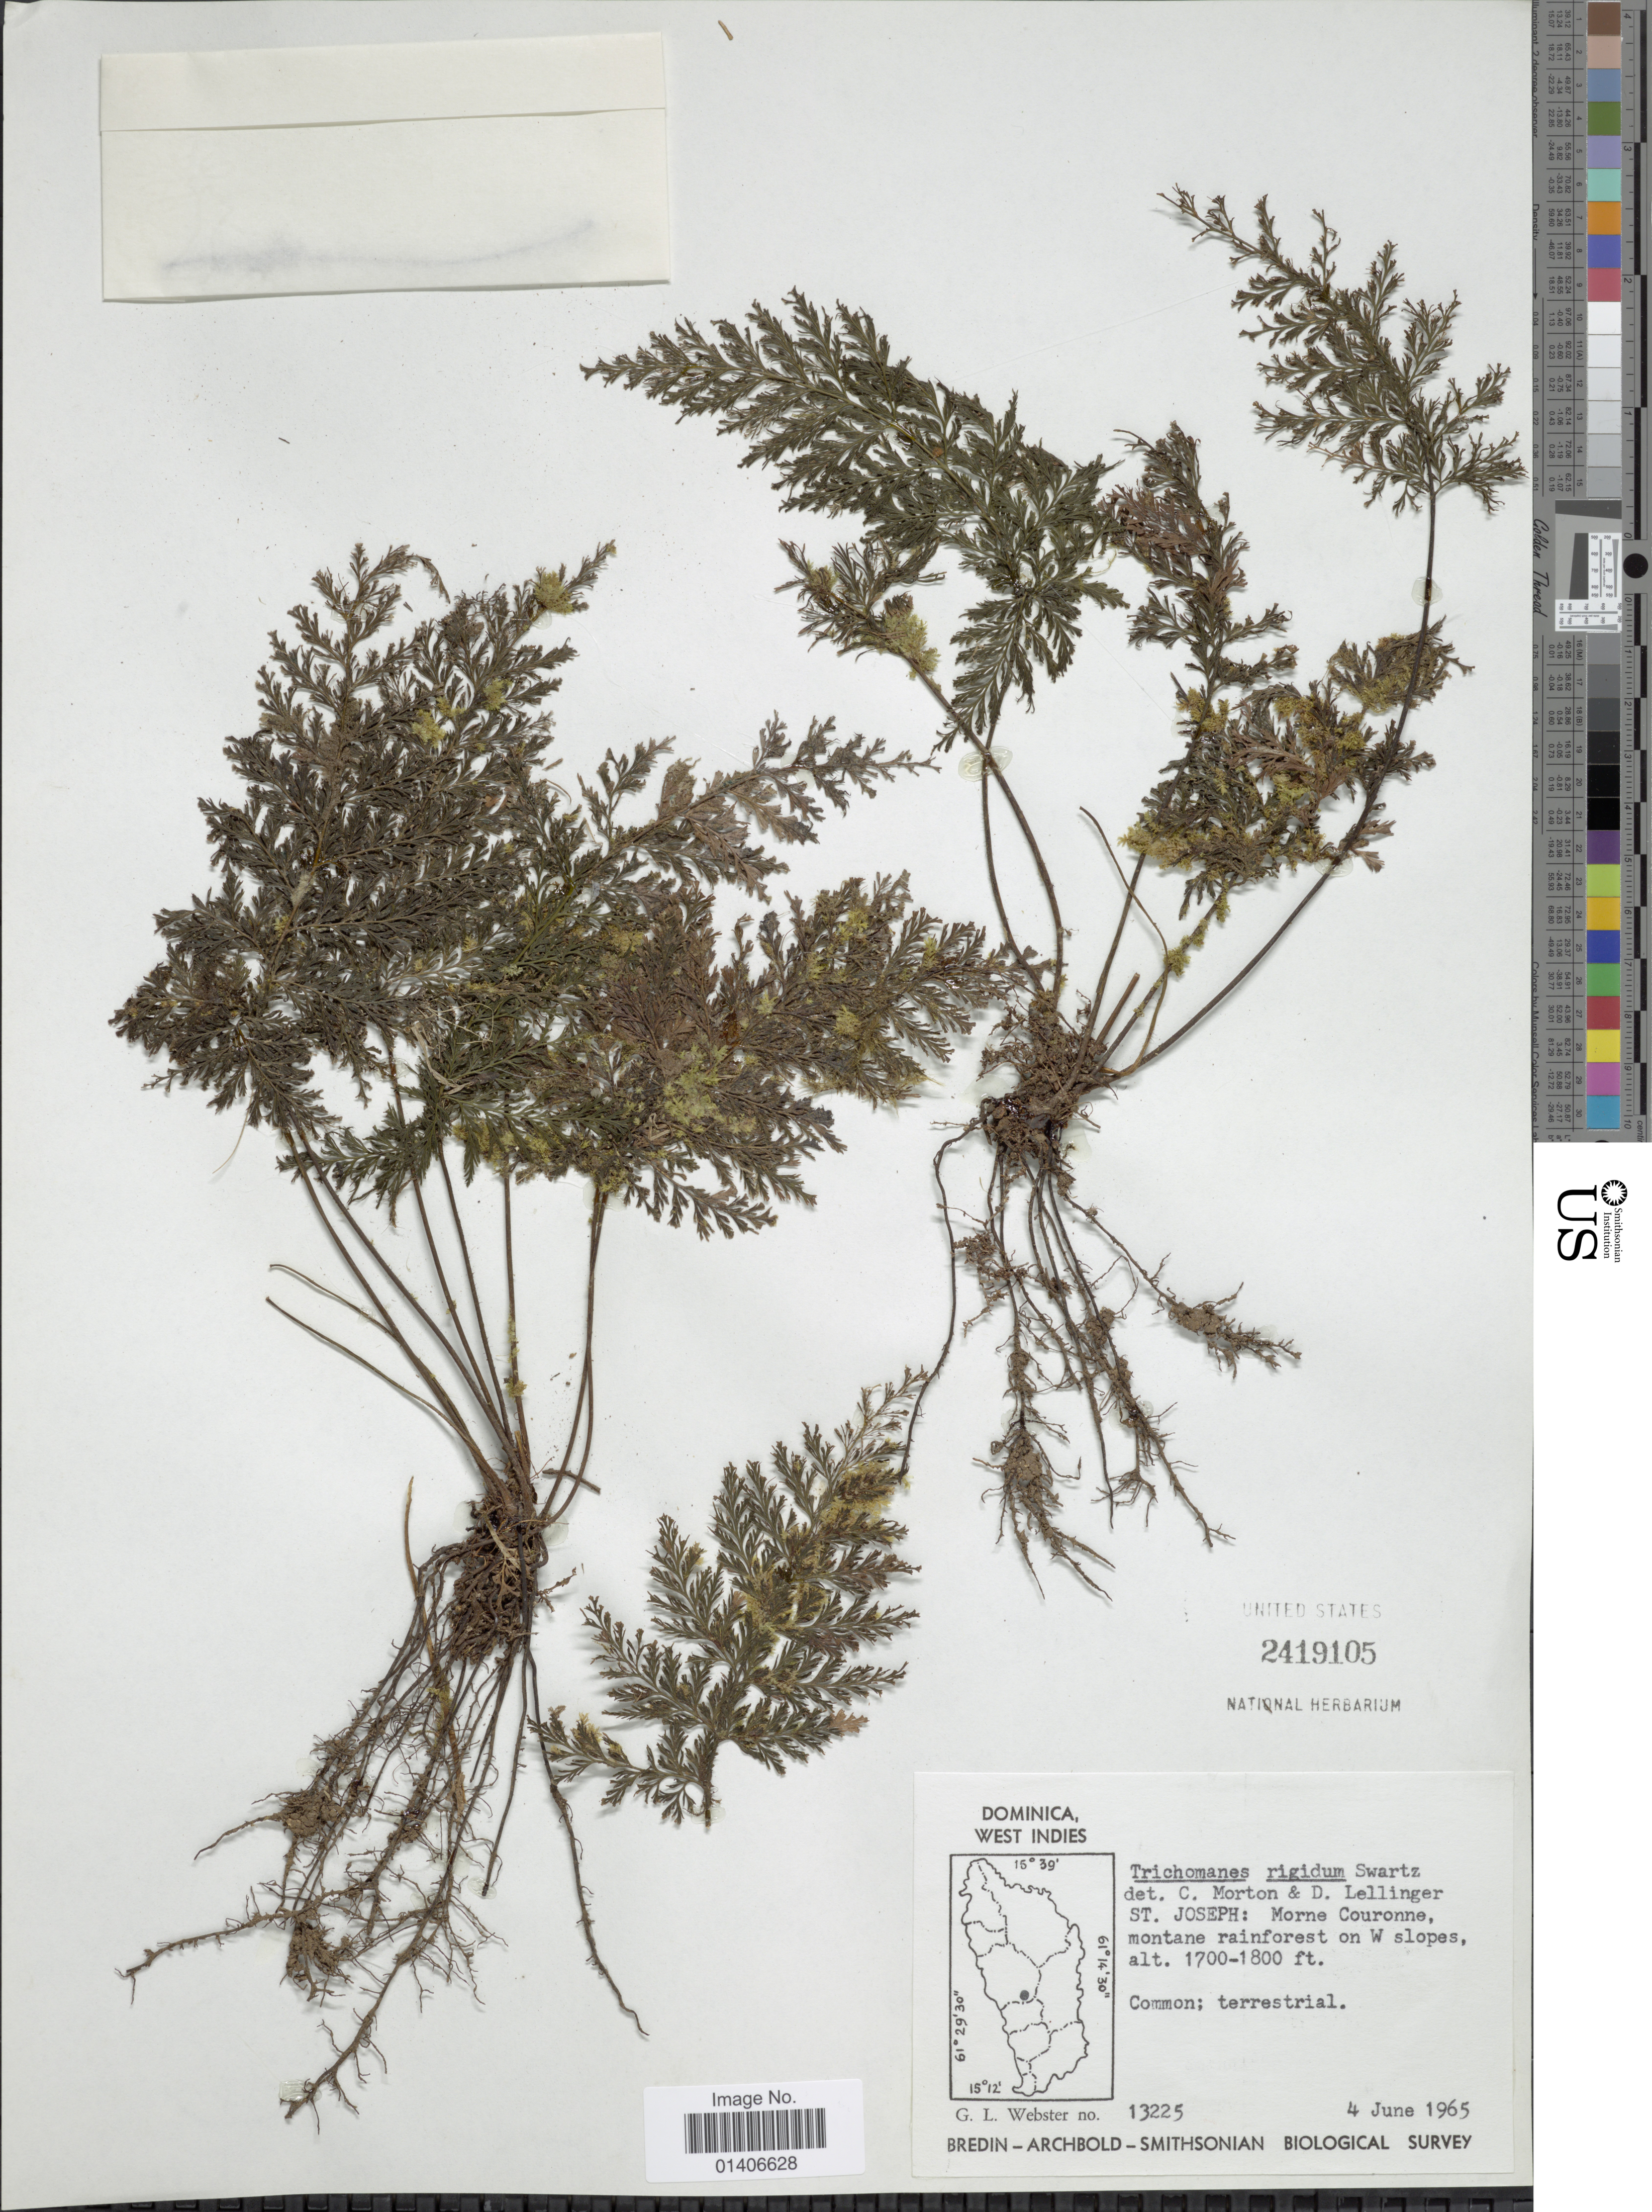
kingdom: Plantae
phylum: Tracheophyta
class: Polypodiopsida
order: Hymenophyllales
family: Hymenophyllaceae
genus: Abrodictyum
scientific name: Abrodictyum rigidum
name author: (Sw.) Ebihara & Dubuisson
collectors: G. L. Webster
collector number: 13225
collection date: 1965-06-04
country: Dominica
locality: St Joseph: Morne Couronne, montane rainforest on W slopes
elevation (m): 518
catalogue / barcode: US 2419105